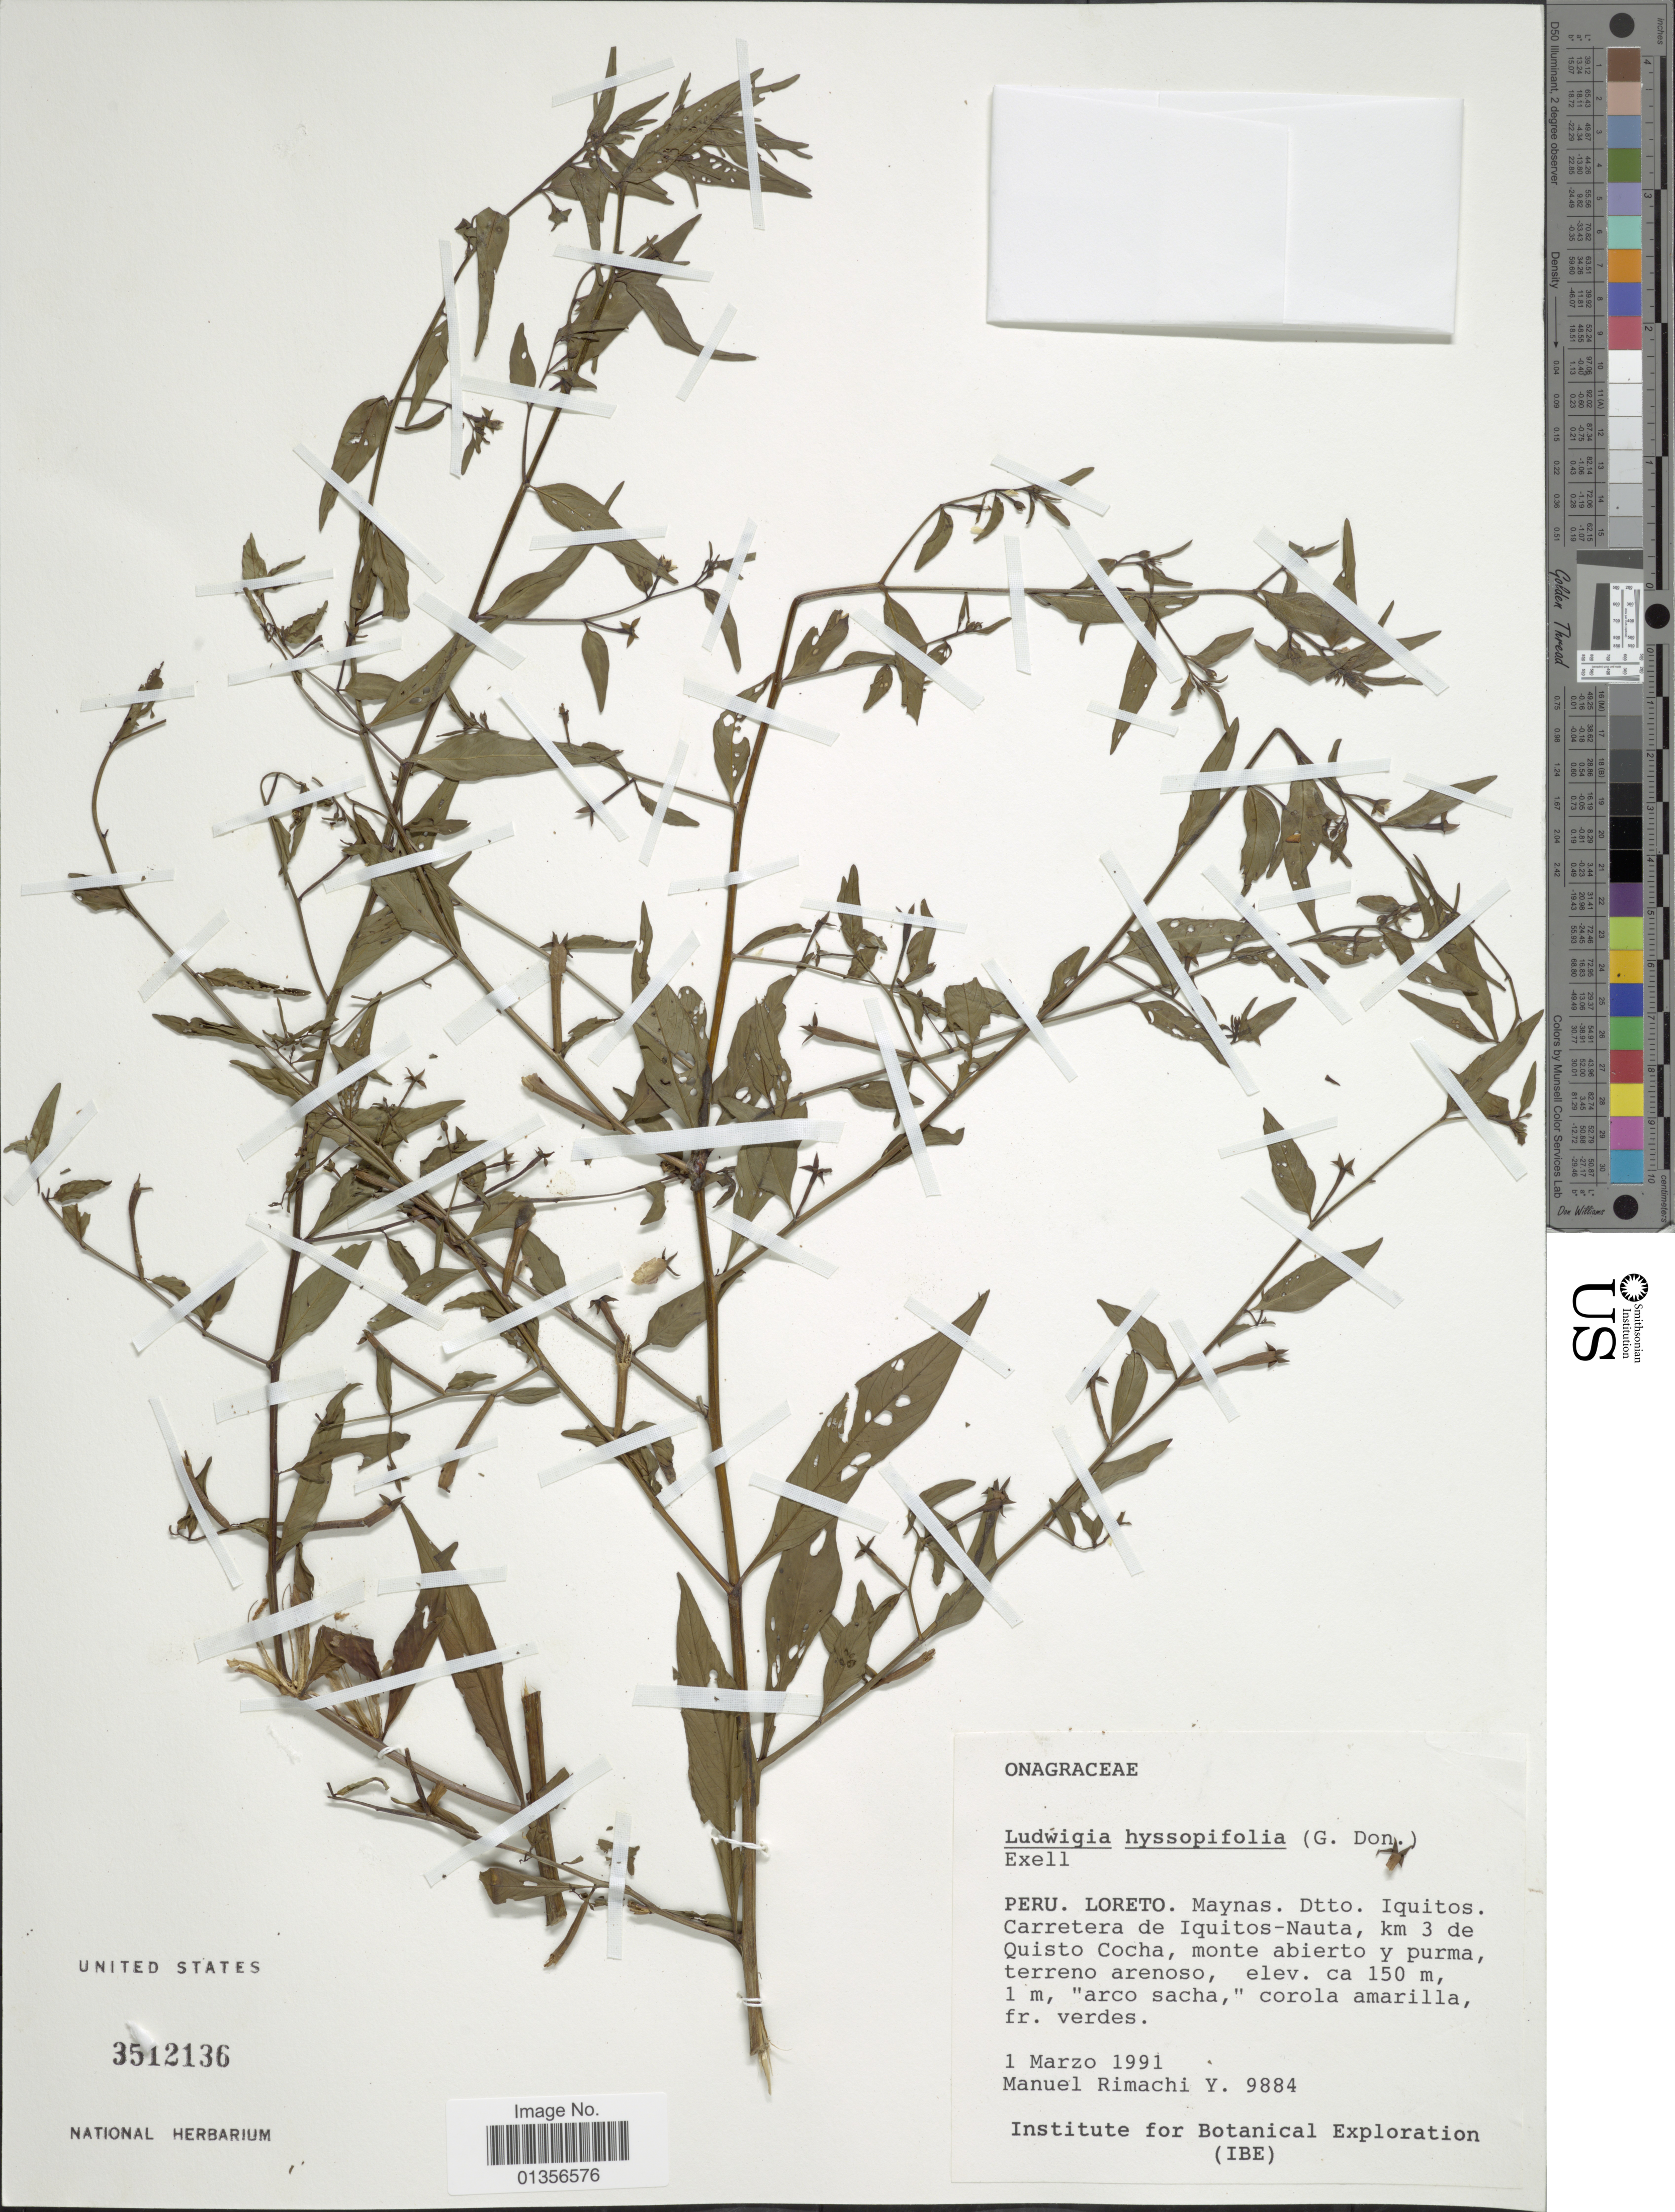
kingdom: Plantae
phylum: Tracheophyta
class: Magnoliopsida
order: Myrtales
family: Onagraceae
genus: Ludwigia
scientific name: Ludwigia hyssopifolia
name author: (G. Don) Exell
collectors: M. Rimachi Y.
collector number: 9884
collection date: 1991-03-01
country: Peru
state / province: Loreto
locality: Maynas. Dtto. Iquitos. Carretera de Iqutos-Nauta, km 3 de Quisto Cocha, monte abierto y purma, terreno arenoso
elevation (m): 150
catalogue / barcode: US 3512136